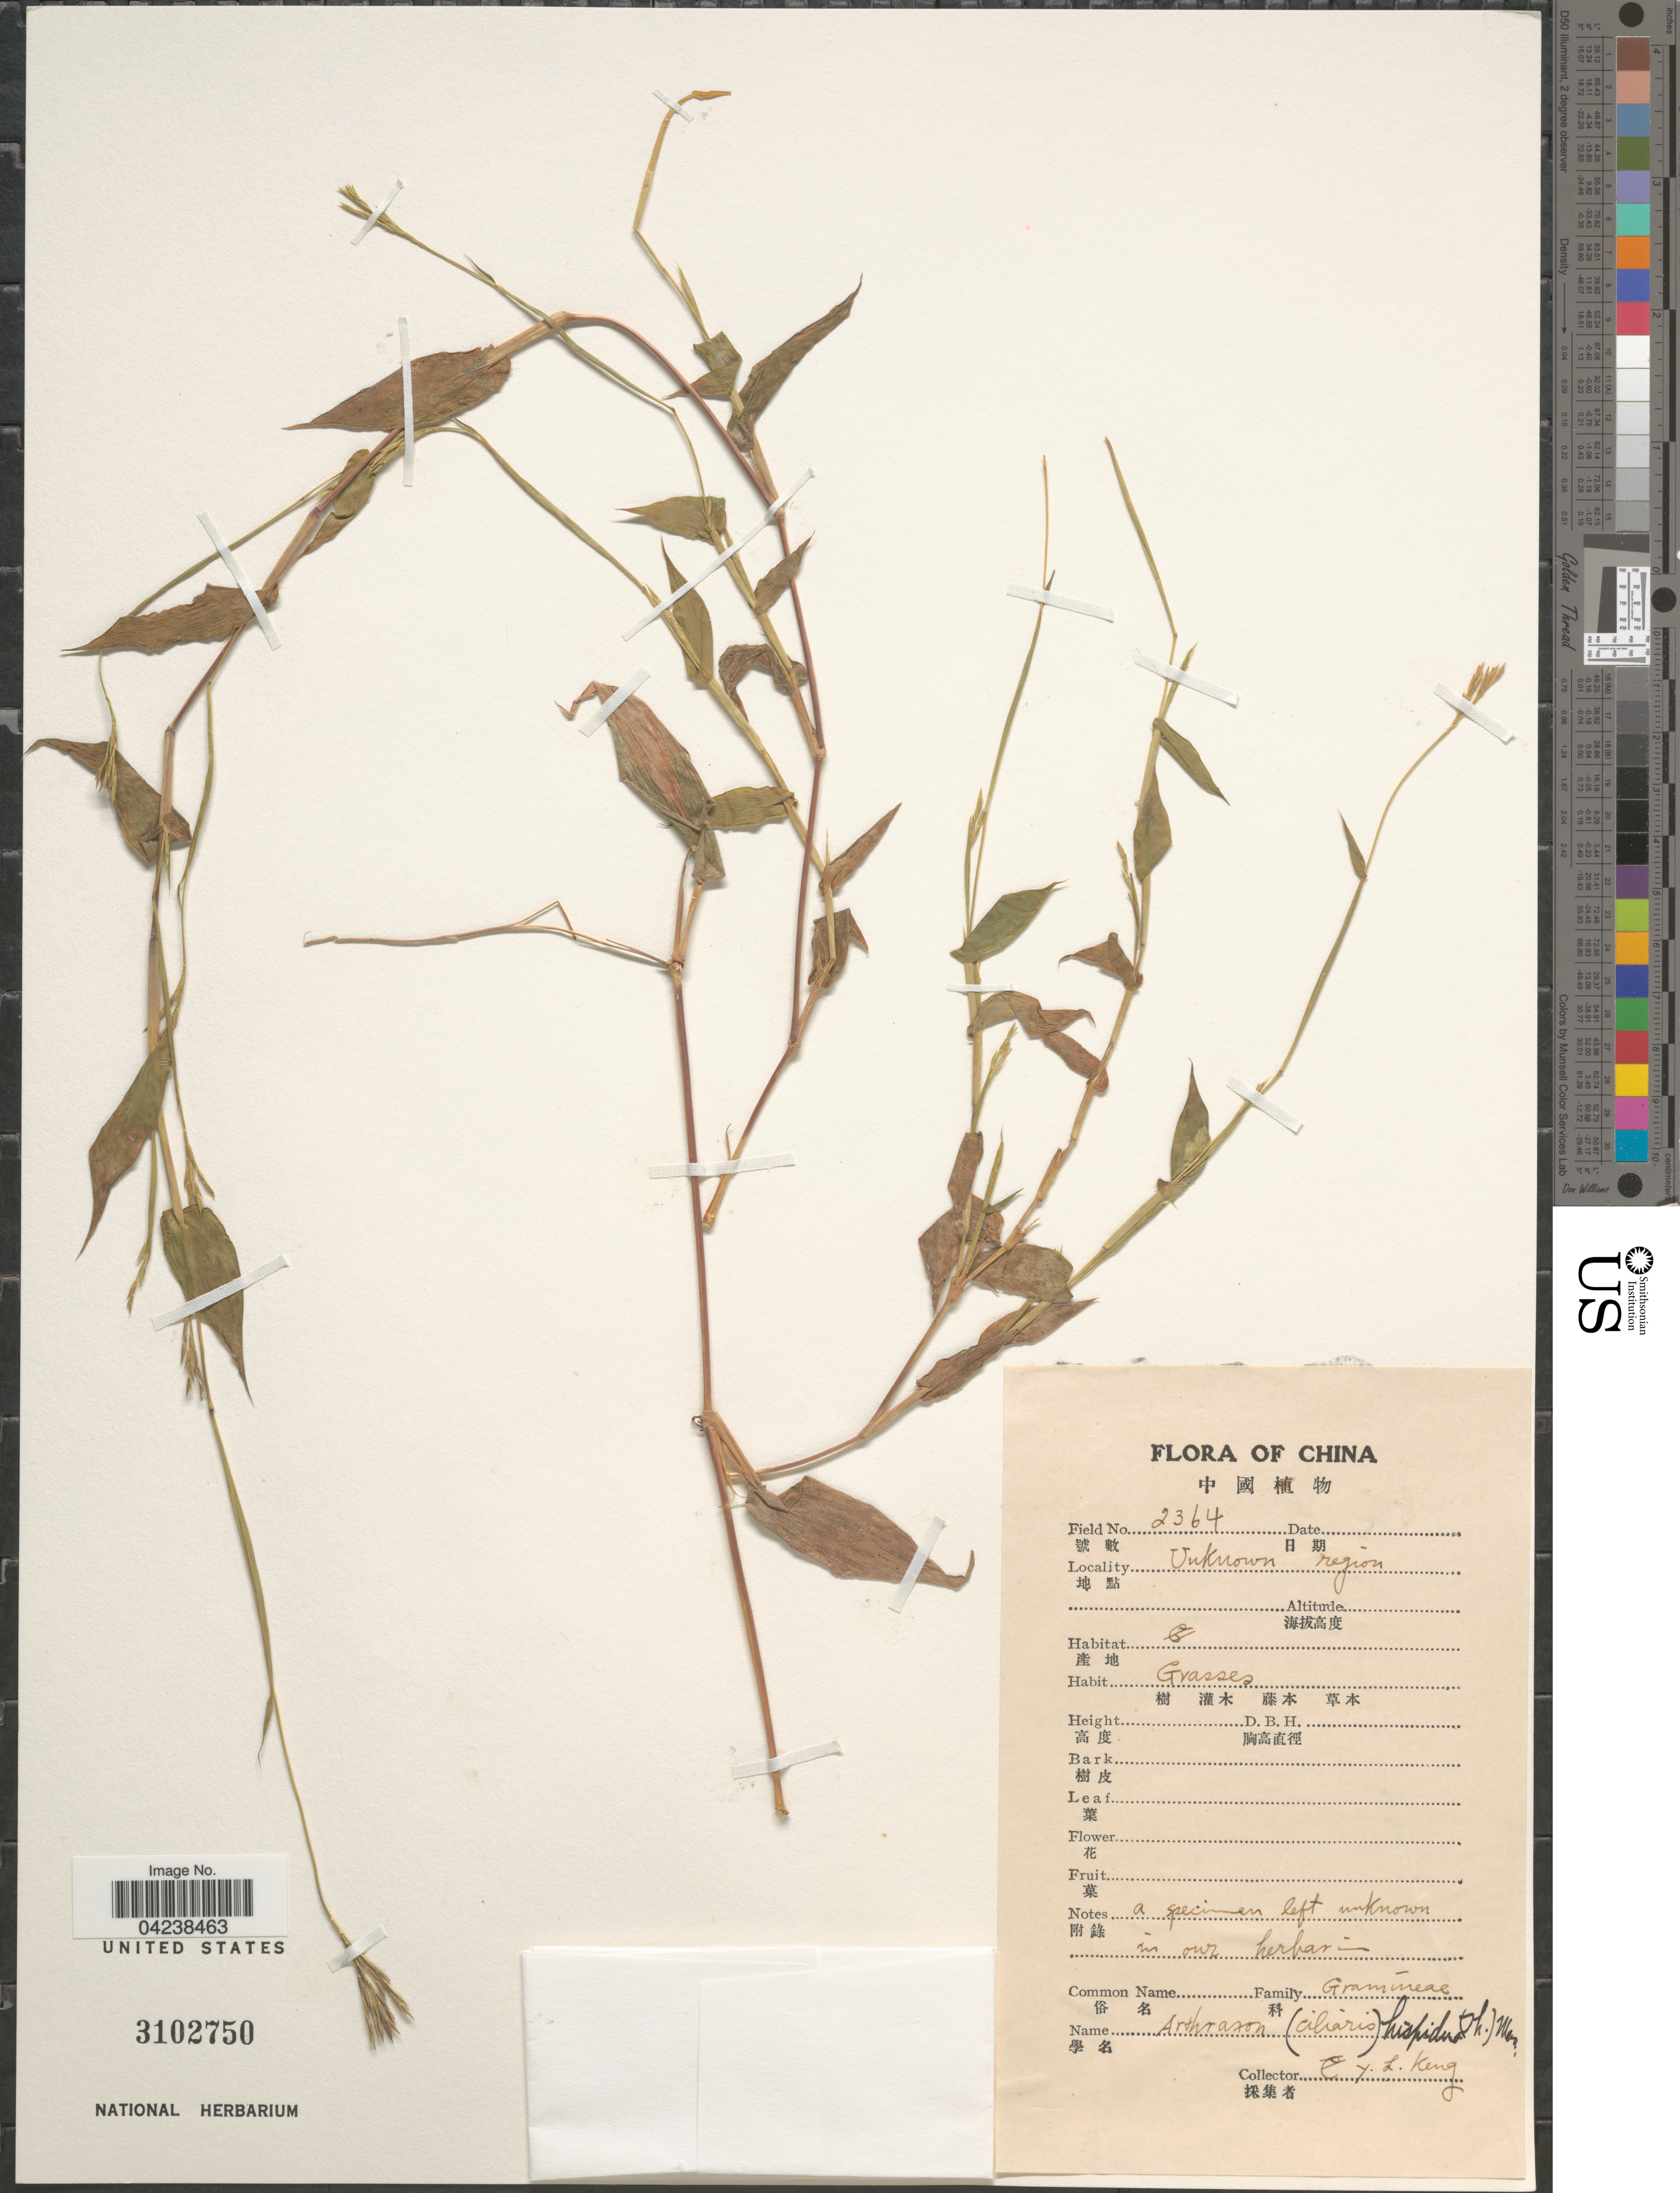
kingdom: Plantae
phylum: Tracheophyta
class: Liliopsida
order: Poales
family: Poaceae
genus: Arthraxon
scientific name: Arthraxon hispidus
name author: (Thunb.) Makino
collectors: Y. L. Keng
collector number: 2364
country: China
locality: Unknown region.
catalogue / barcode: US 3102750